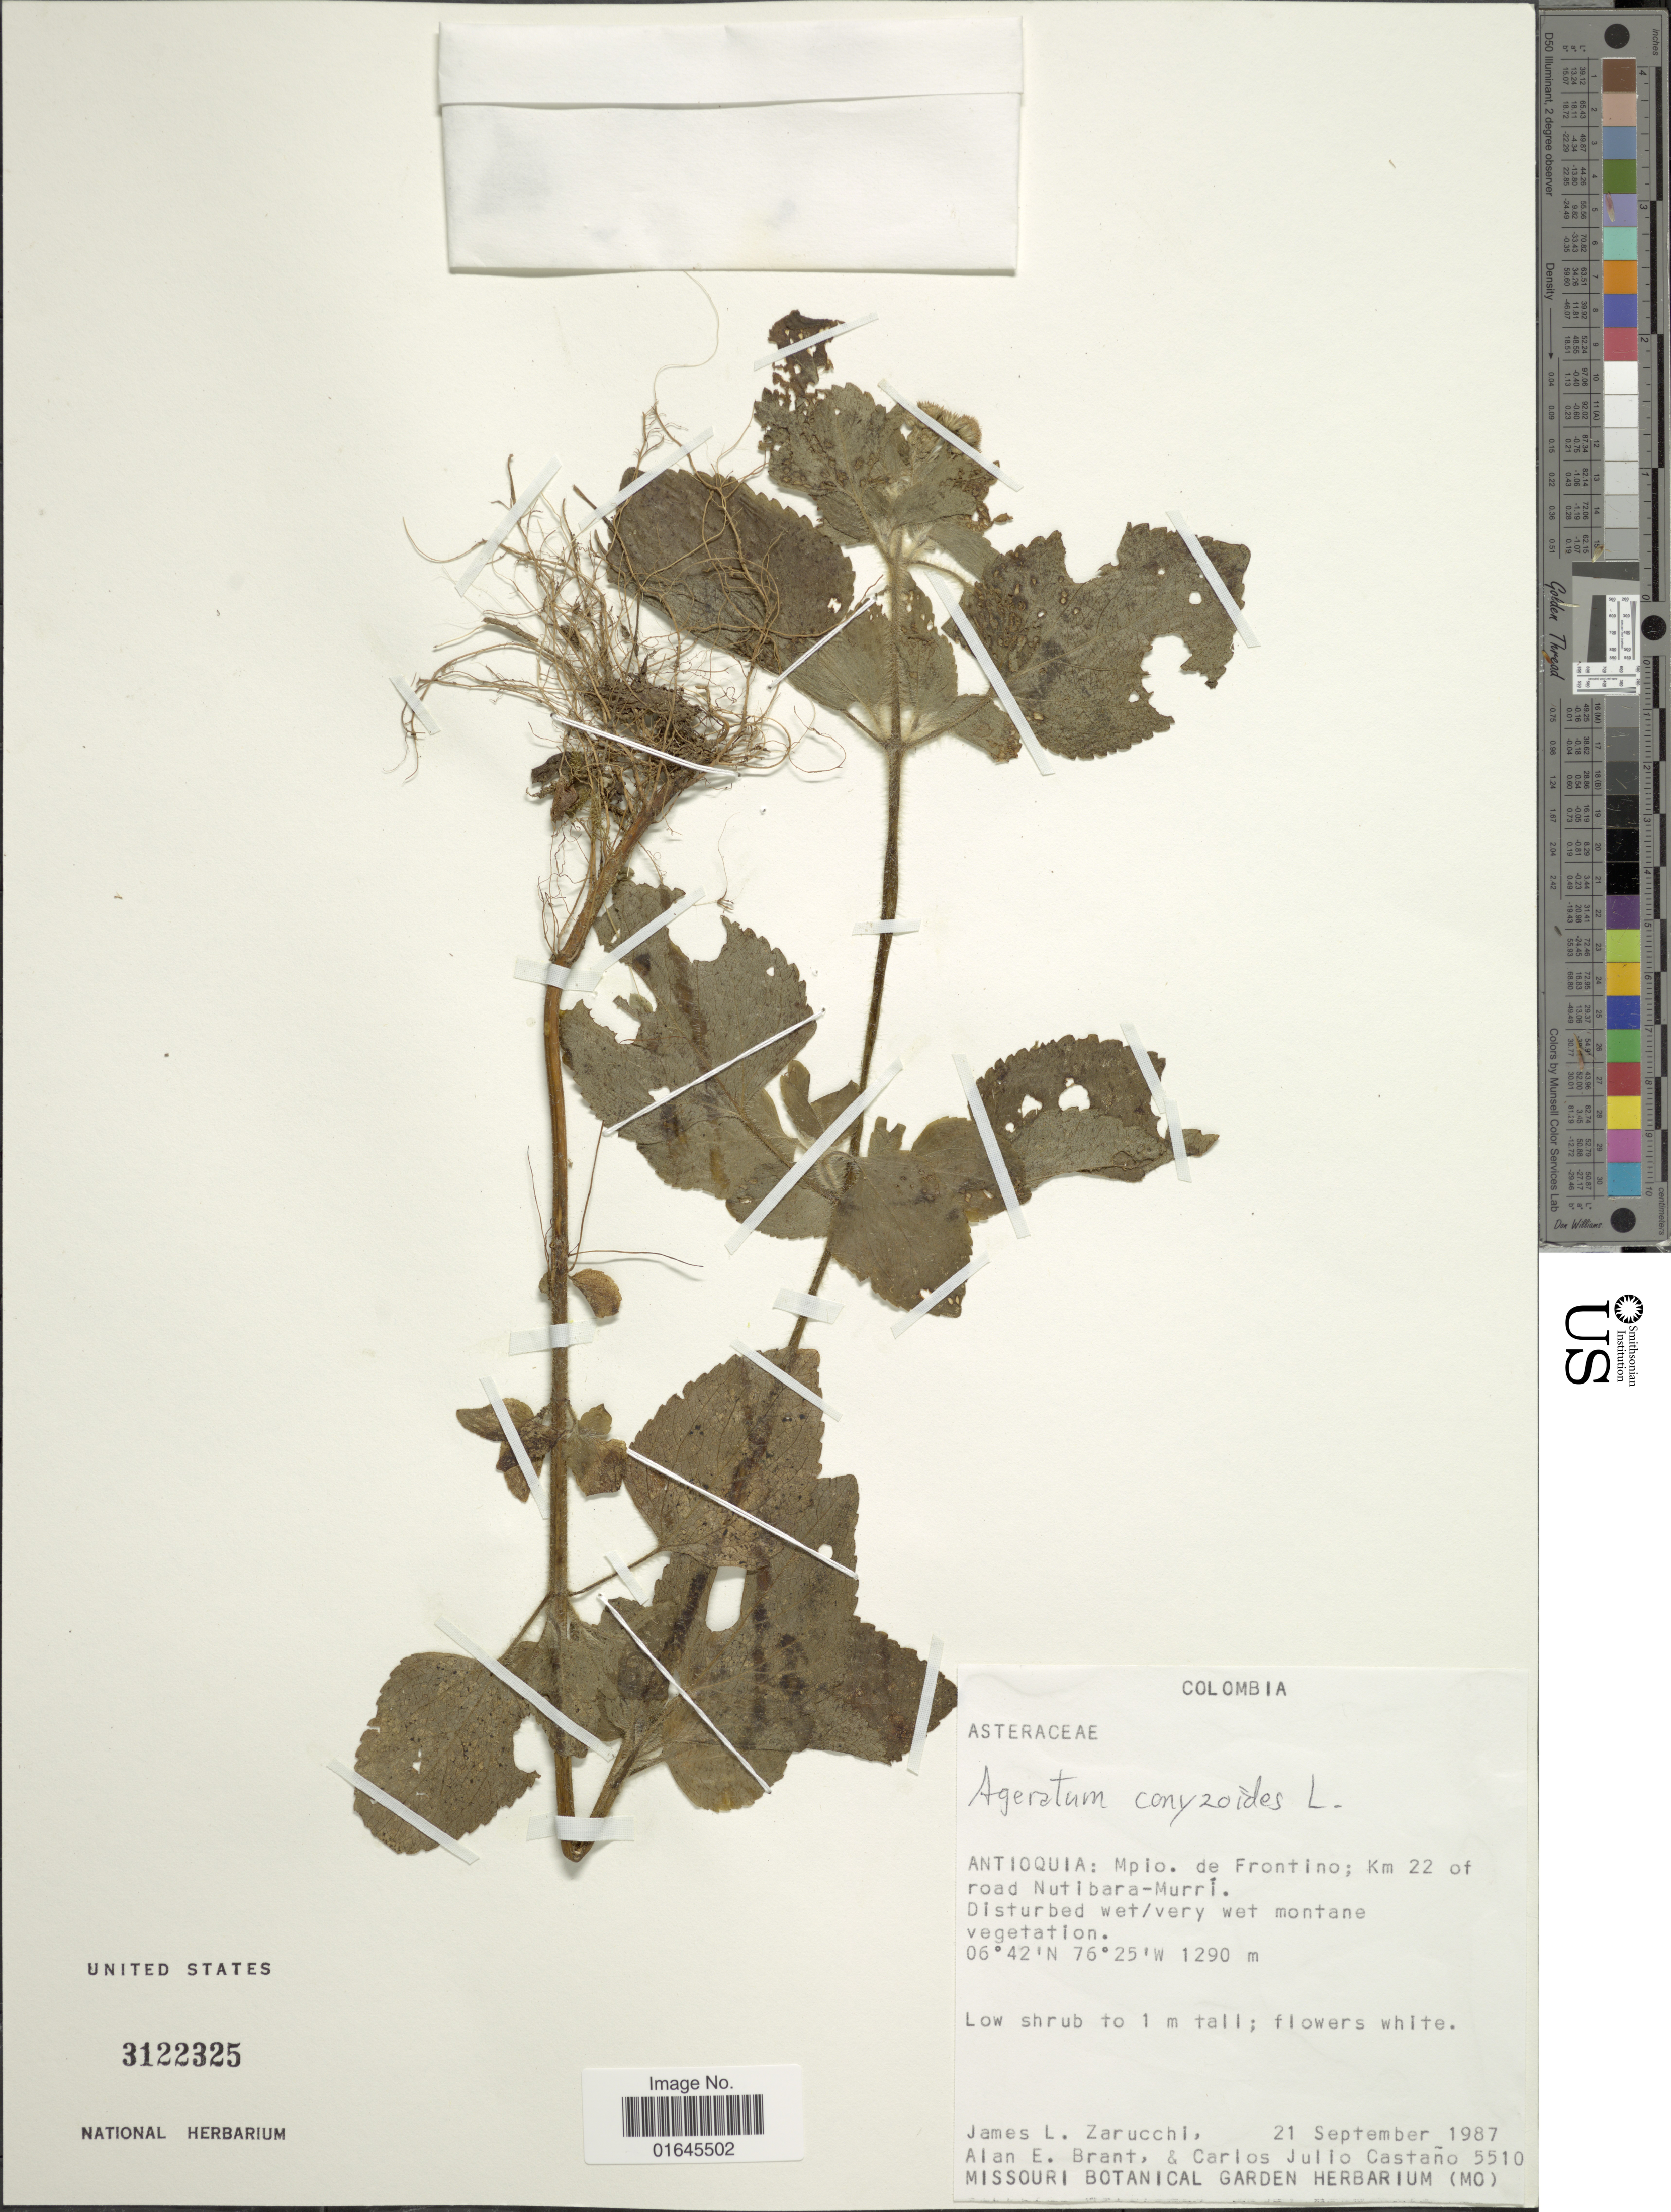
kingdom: Plantae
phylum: Tracheophyta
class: Magnoliopsida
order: Asterales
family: Asteraceae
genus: Ageratum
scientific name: Ageratum conyzoides subsp. conyzoides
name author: L.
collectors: J. L. Zarucchi, A. Brant & C. Castaño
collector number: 5510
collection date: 1987-09-21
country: Colombia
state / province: Antioquia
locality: Mpio. de Frontino; Km 22 of road Nutibara-Murri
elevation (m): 1290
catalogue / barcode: US 3122325